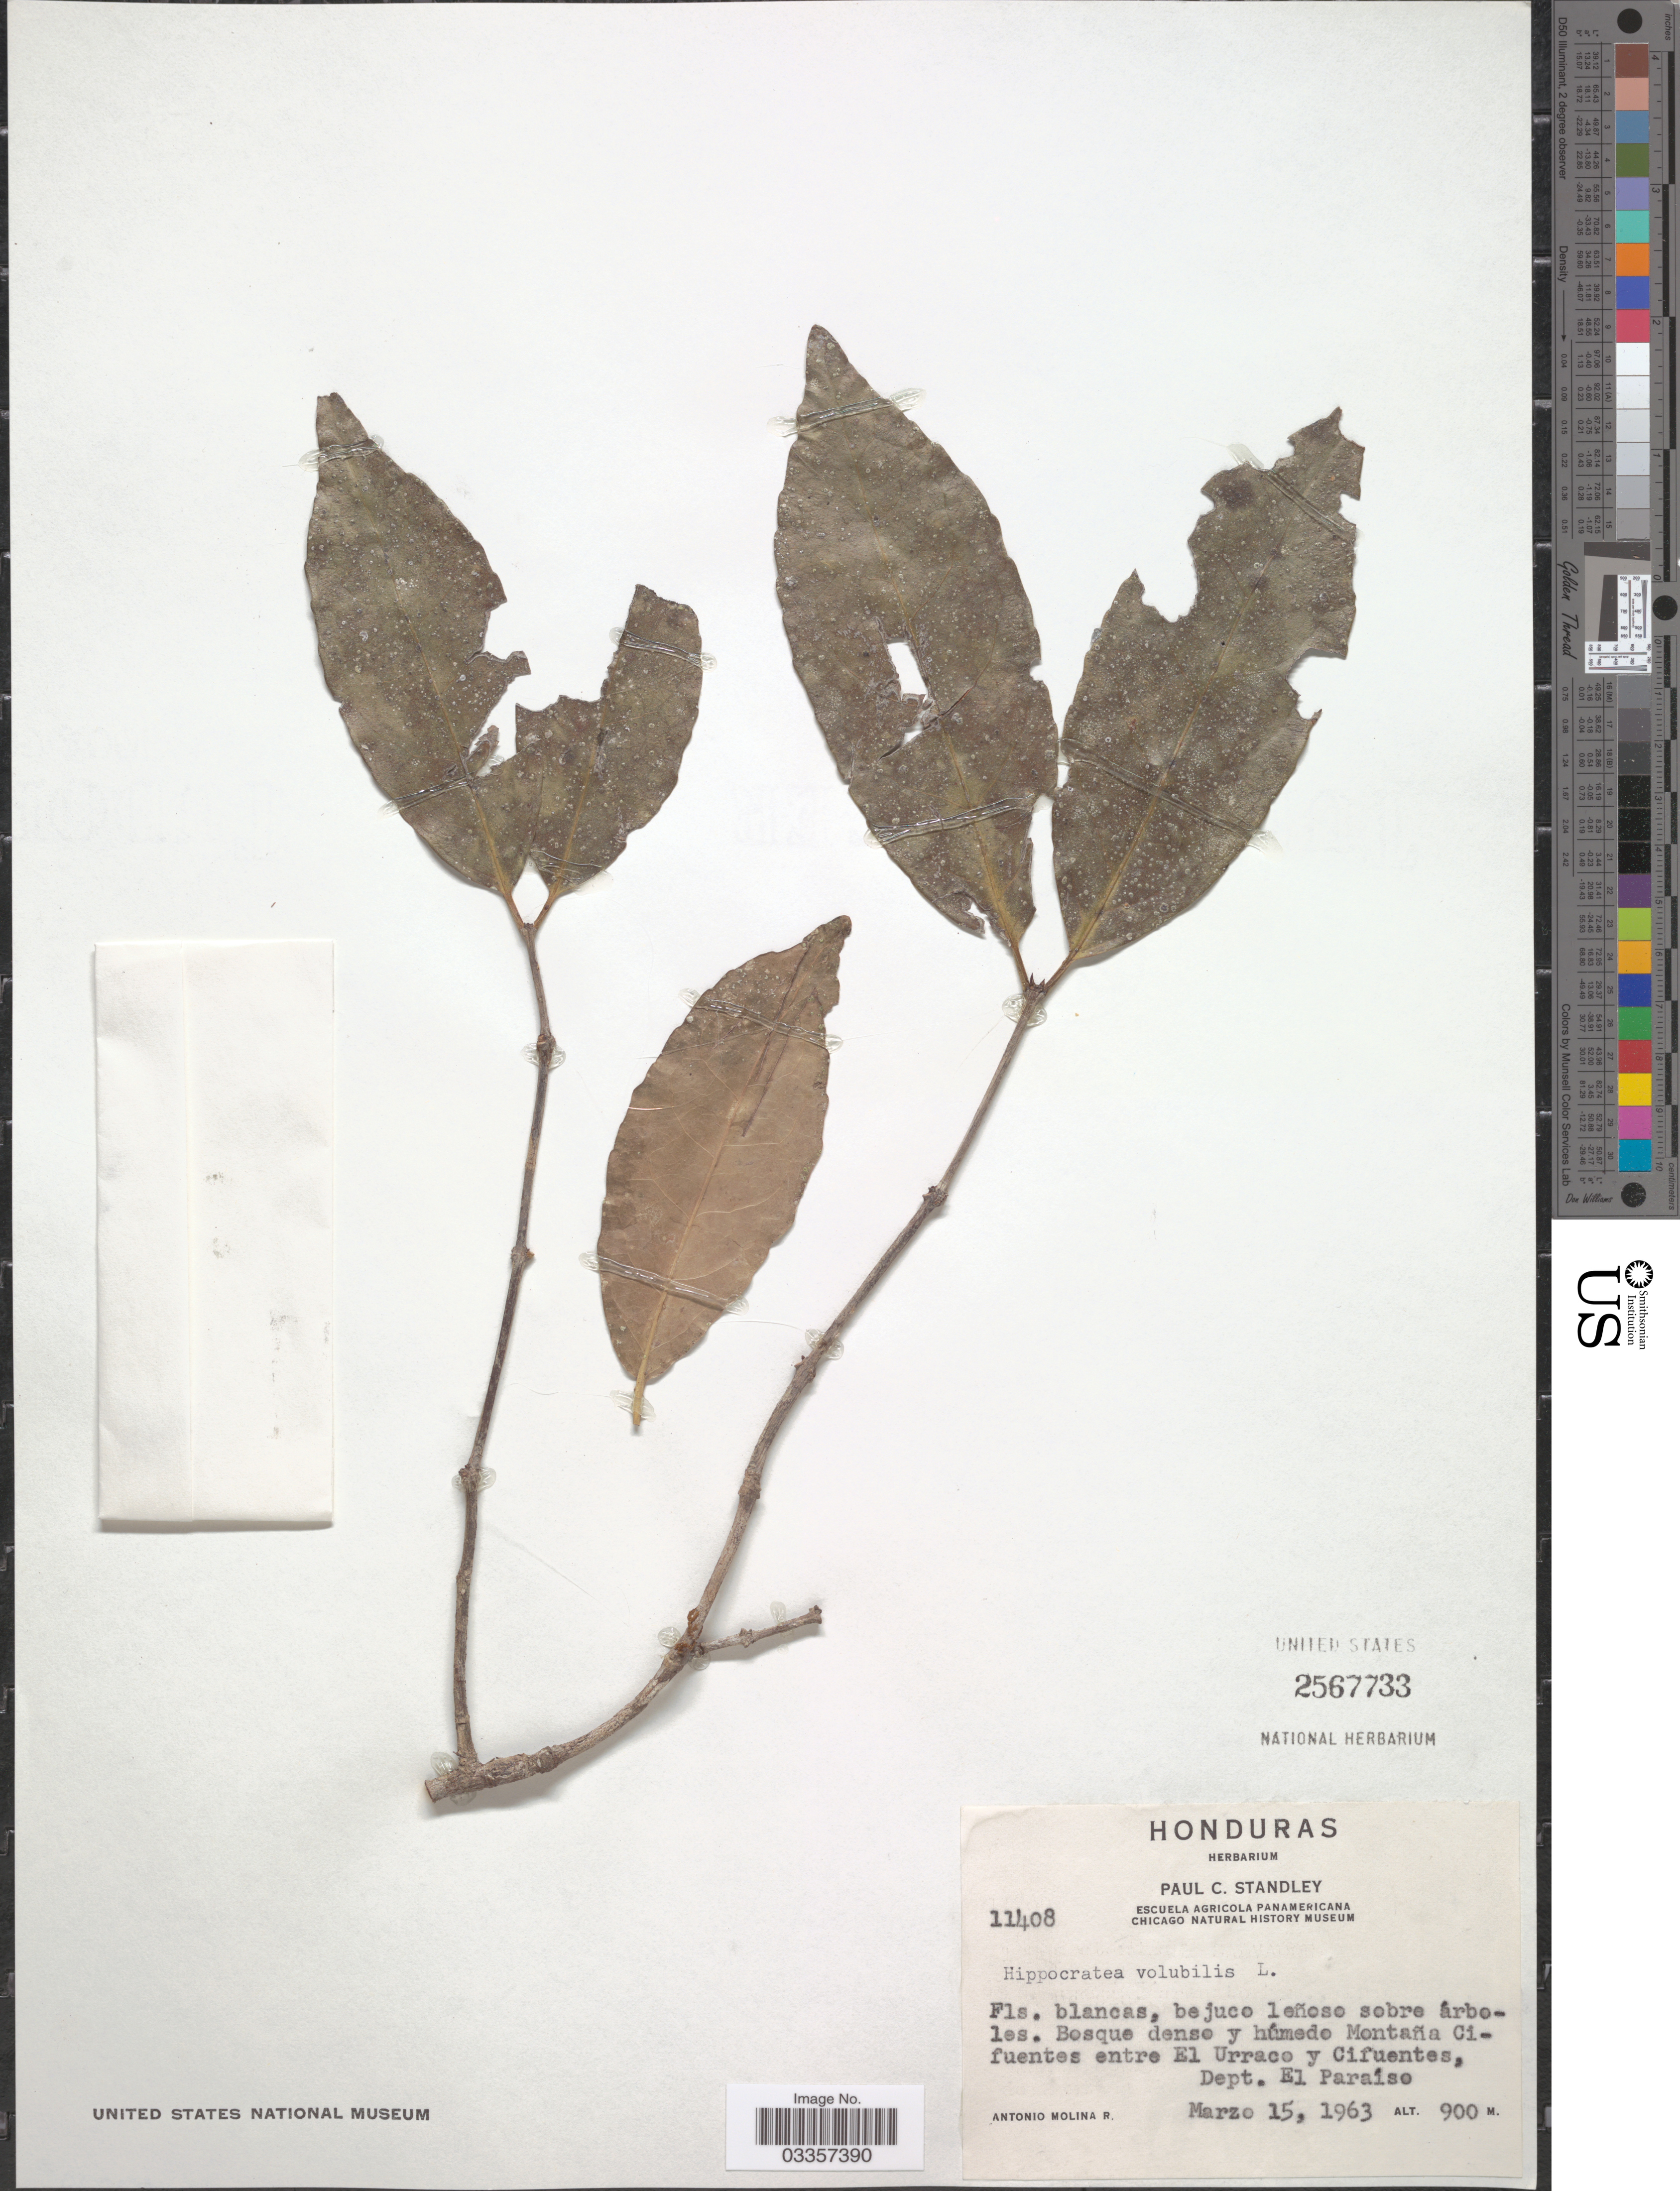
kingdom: Plantae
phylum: Tracheophyta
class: Magnoliopsida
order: Celastrales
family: Celastraceae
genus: Hippocratea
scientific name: Hippocratea volubilis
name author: L.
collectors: A. Molina R.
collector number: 11408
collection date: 1963-03-15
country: Honduras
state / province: El Paraíso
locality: Bosque dense y húmedo Montaña Cifuentes entre El Urraco y Cifuentes, Dept. El Paraíso.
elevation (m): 900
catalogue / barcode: US 2567733